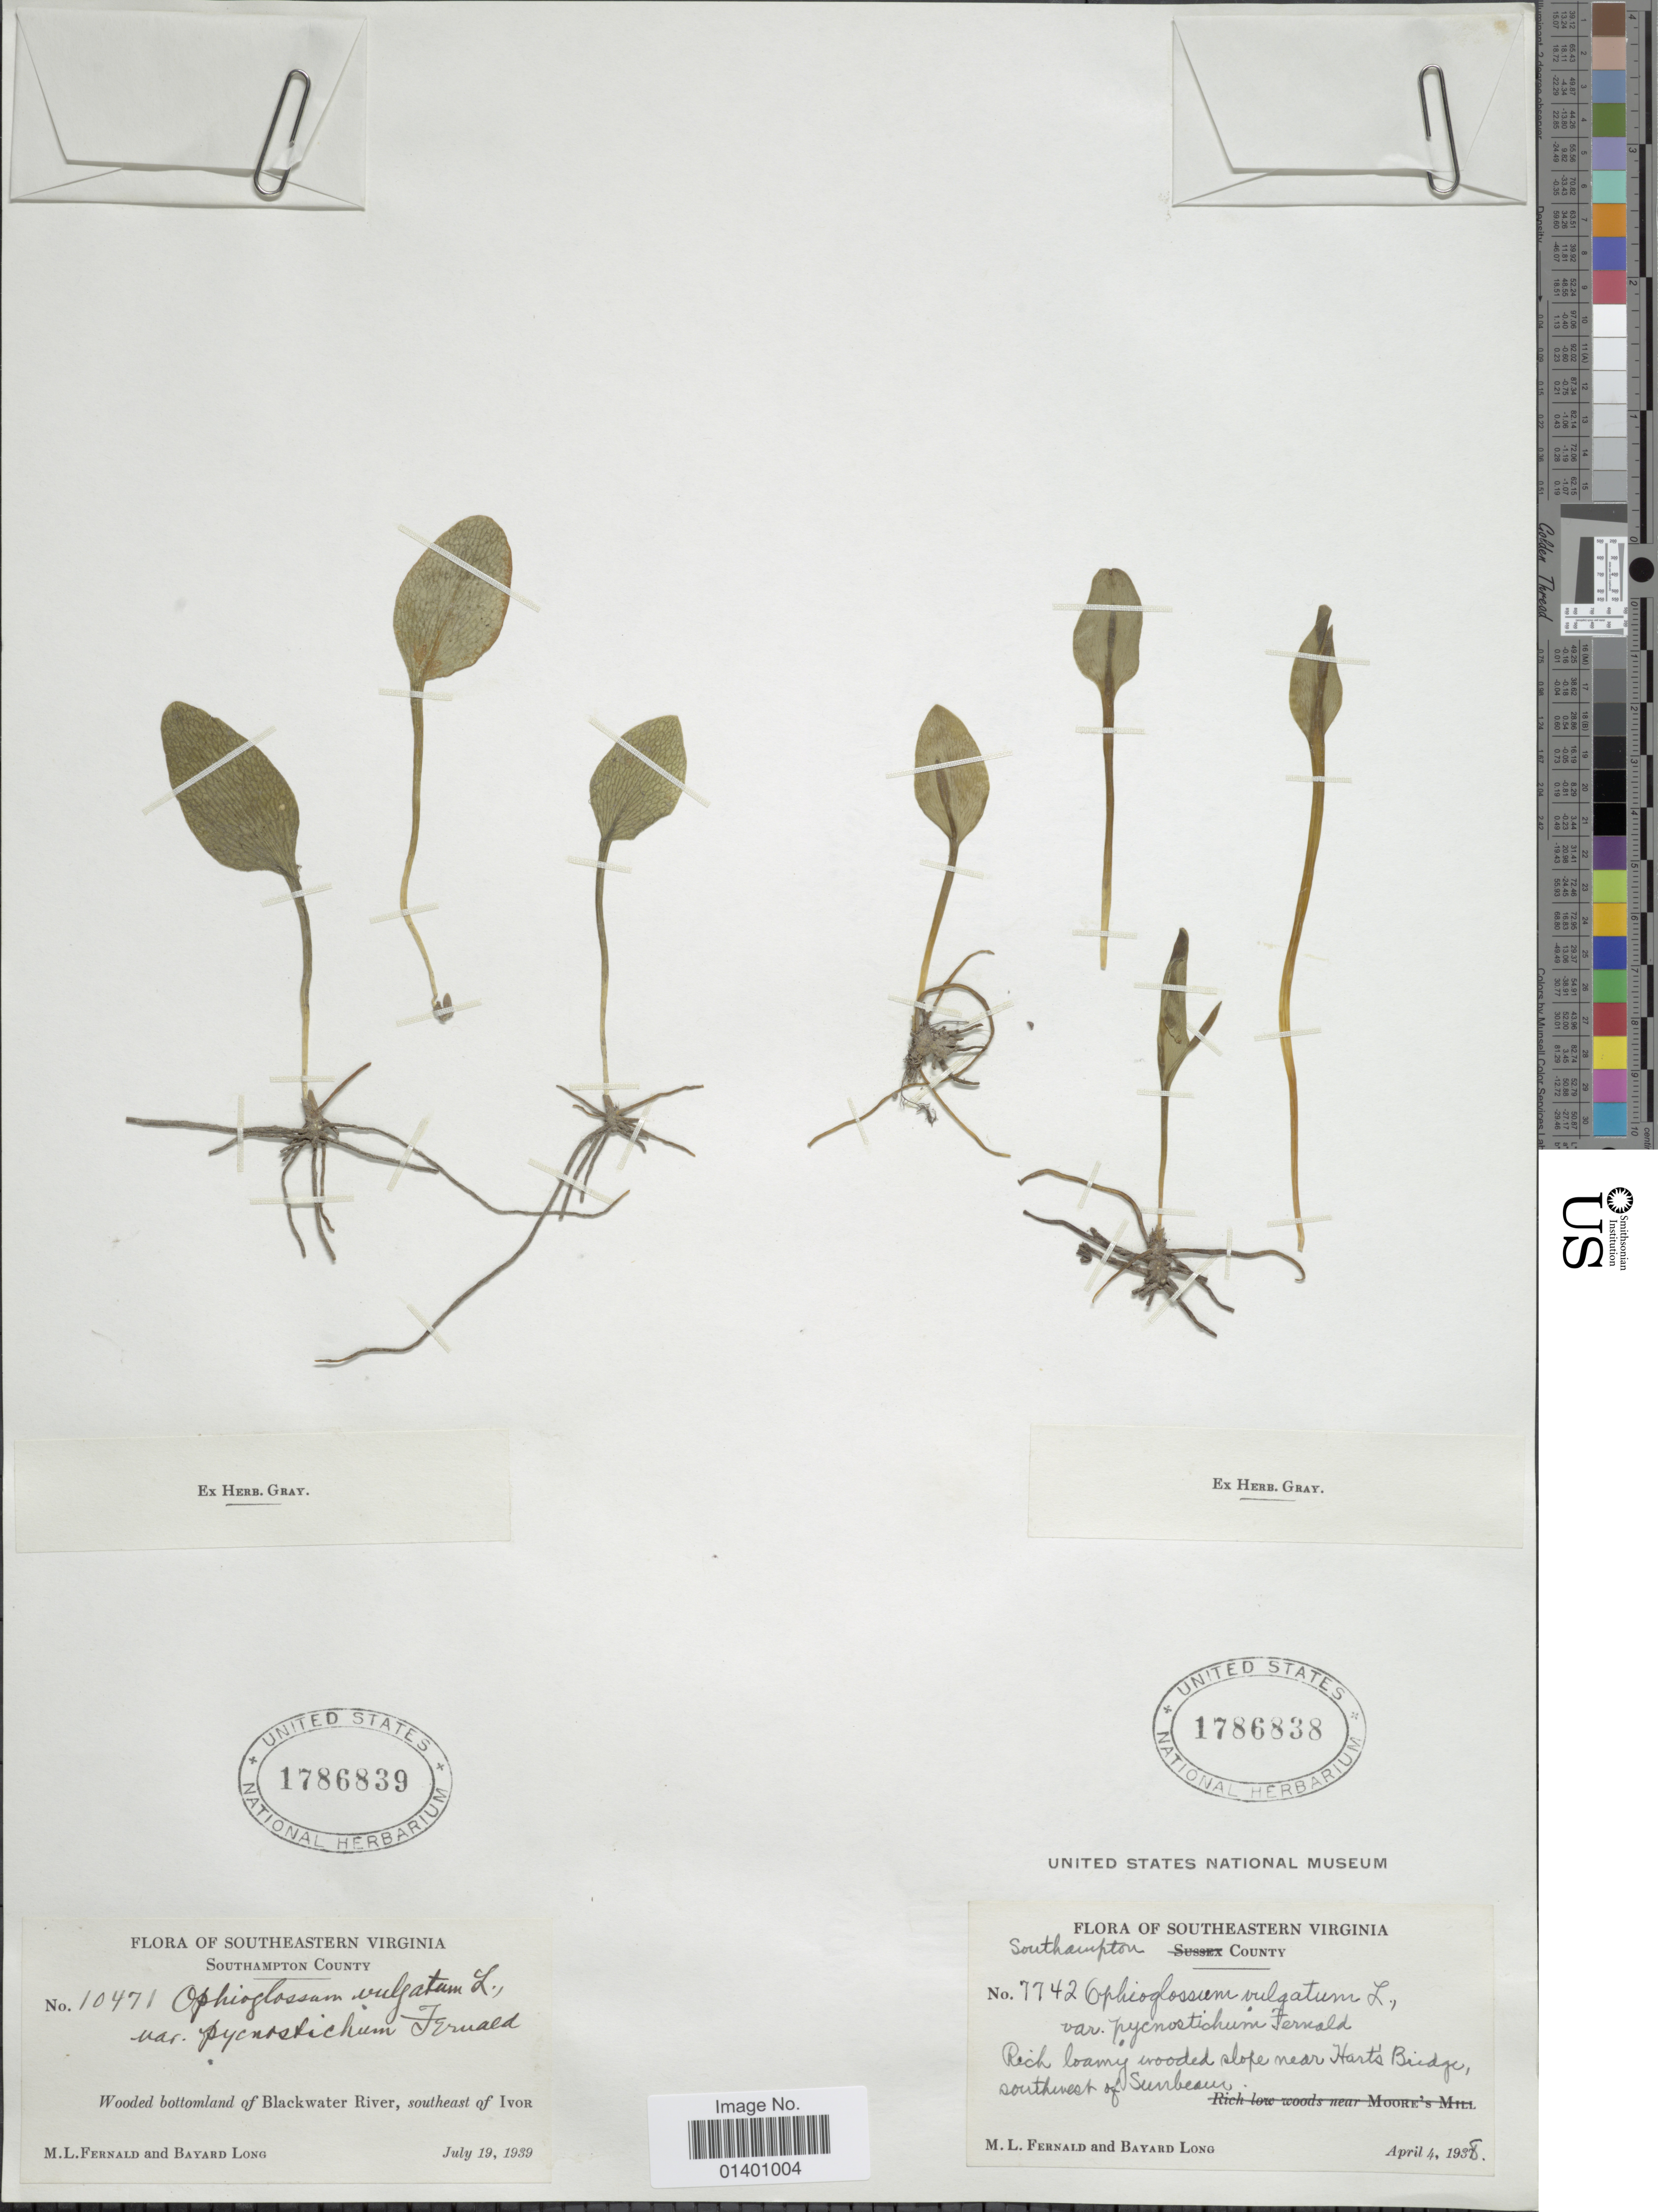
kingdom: Plantae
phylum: Tracheophyta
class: Polypodiopsida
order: Ophioglossales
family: Ophioglossaceae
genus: Ophioglossum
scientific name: Ophioglossum vulgatum var. pycnostichum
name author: Fernald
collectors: M. L. Fernald & B. H. Long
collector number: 10471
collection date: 1939-07-19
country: United States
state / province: Virginia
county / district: Southampton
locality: Southeastern Virginia, Southampton County, wooded bottomland of Blackwater River, southeast of Ivor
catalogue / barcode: US 1786839-2